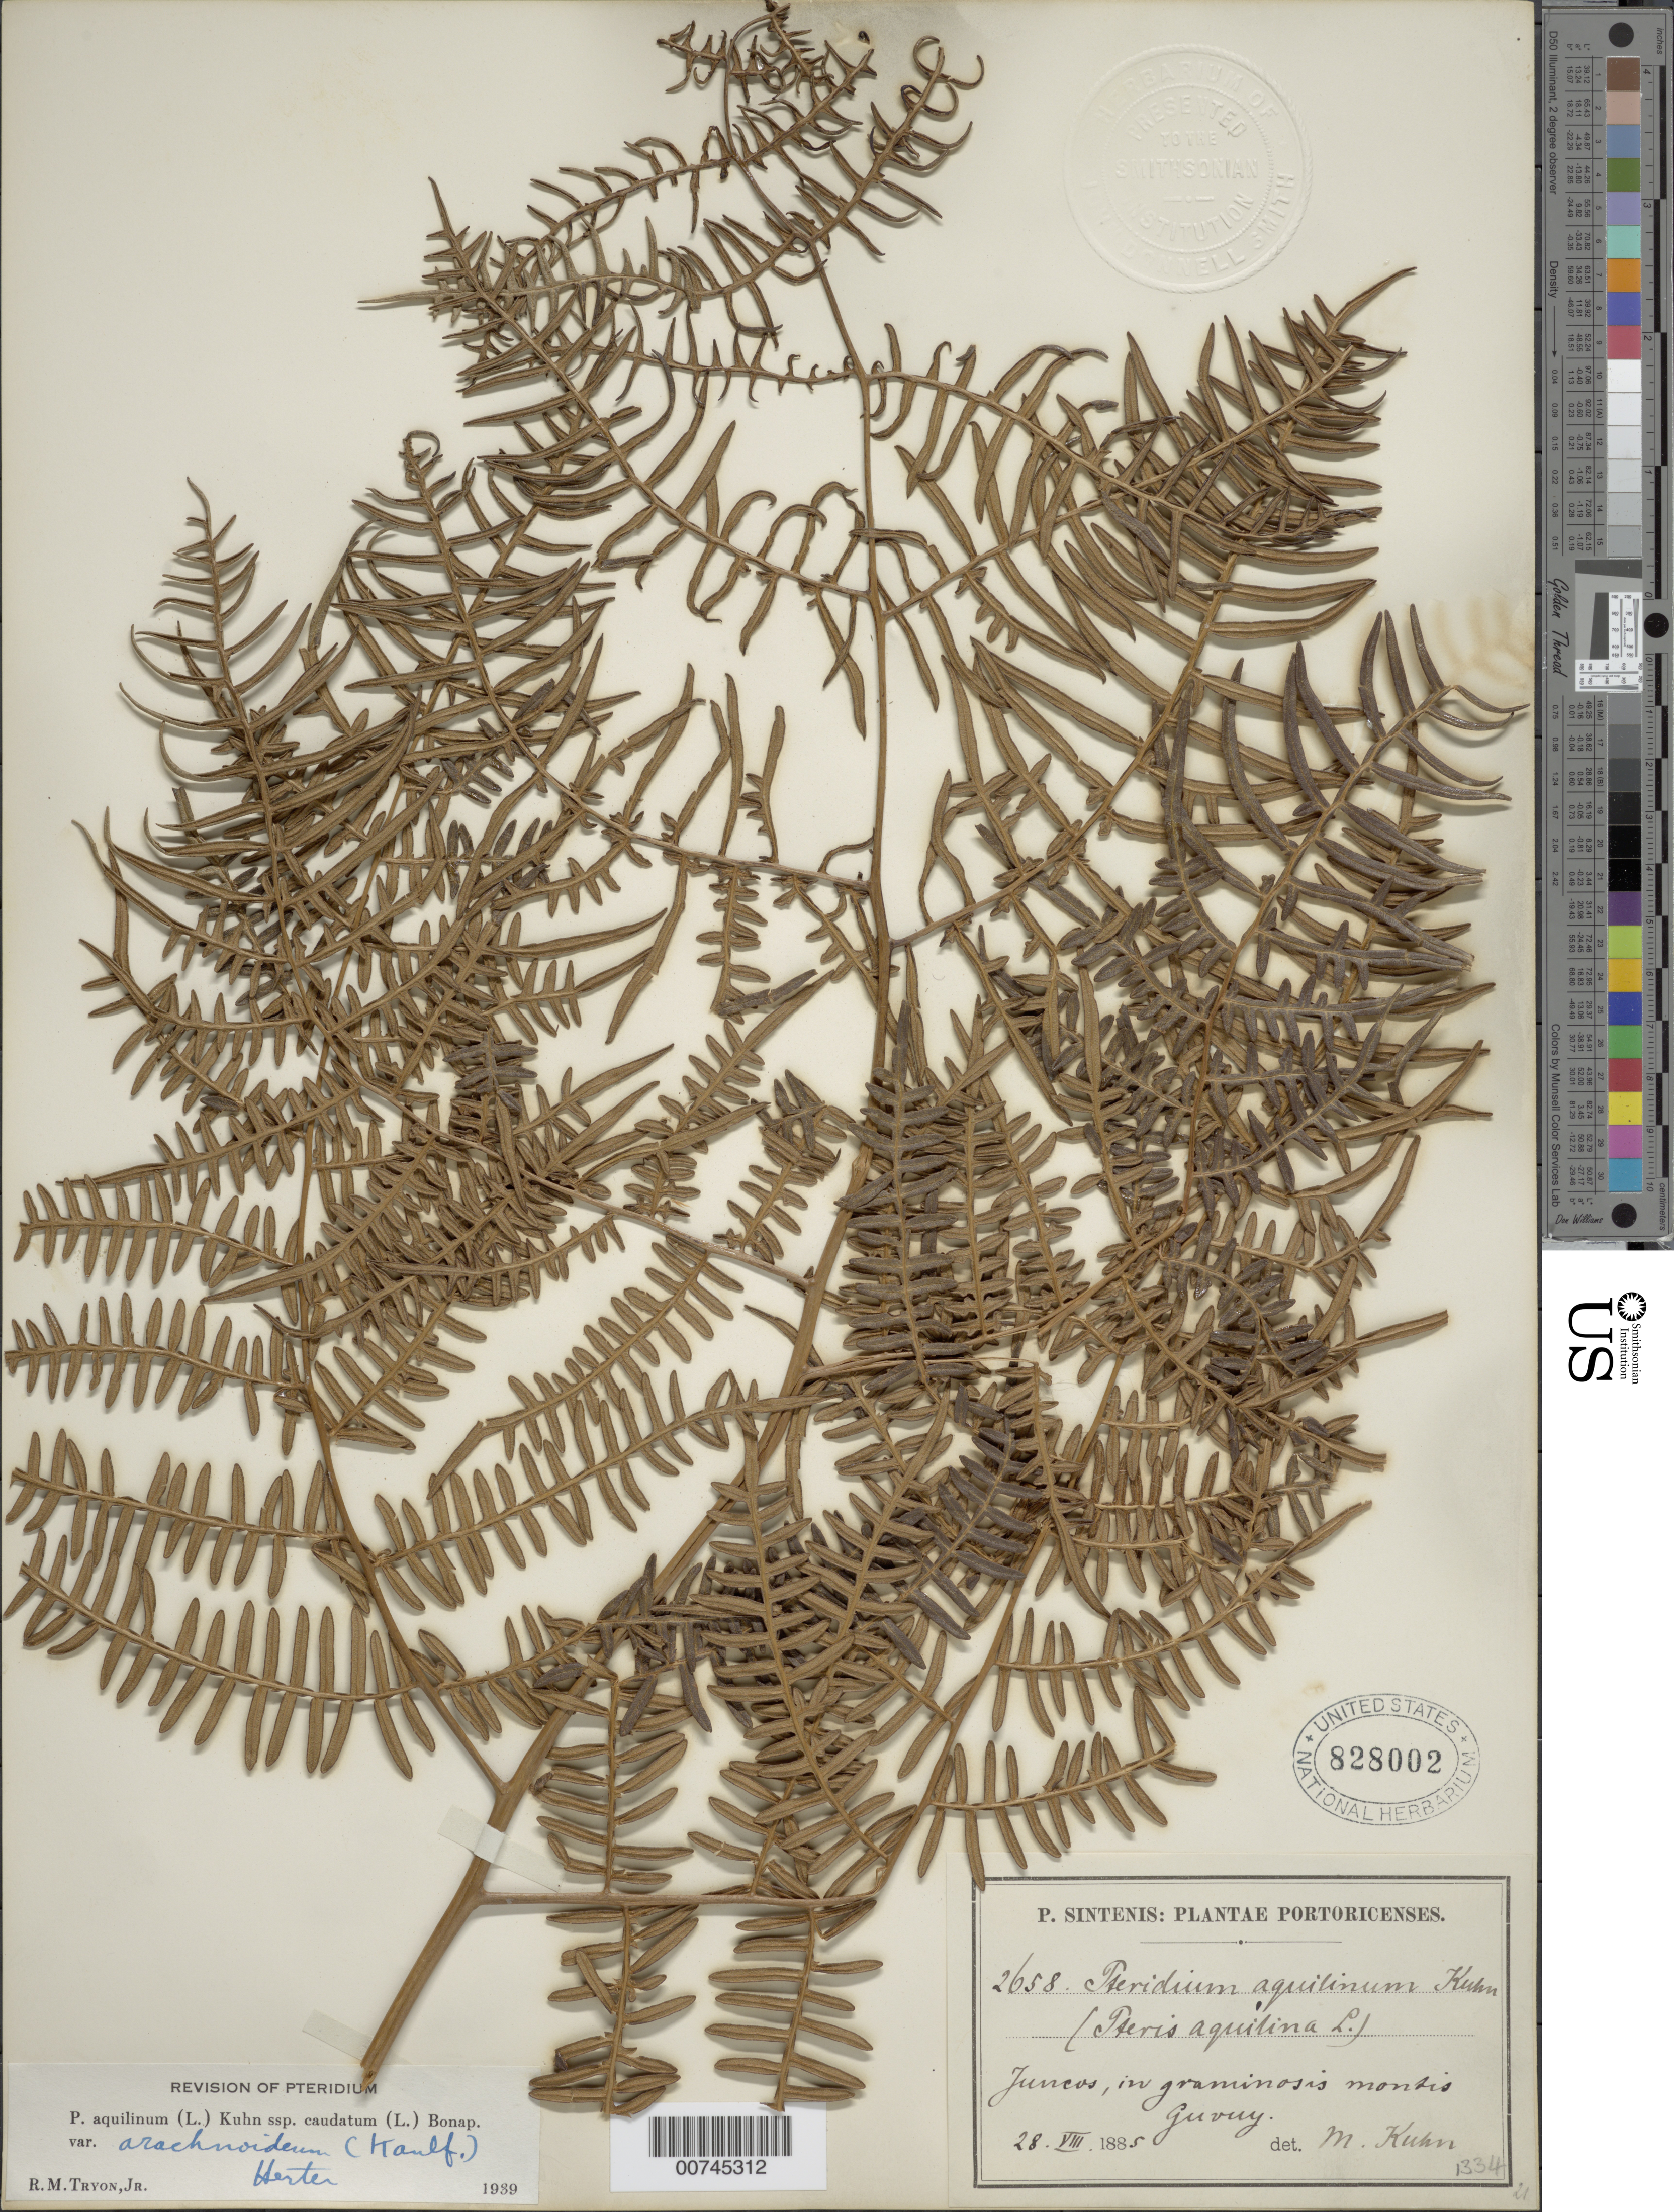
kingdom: Plantae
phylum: Tracheophyta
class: Polypodiopsida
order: Polypodiales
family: Dennstaedtiaceae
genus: Pteridium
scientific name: Pteridium aquilinum var. arachnoideum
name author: (Kaulf.) Herter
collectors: P. Sintenis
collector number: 2658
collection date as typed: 28 Aug 1885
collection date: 1885-08-28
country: Puerto Rico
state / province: Juncos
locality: Juncos, in graminosis montis Guvuy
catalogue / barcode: US 828002